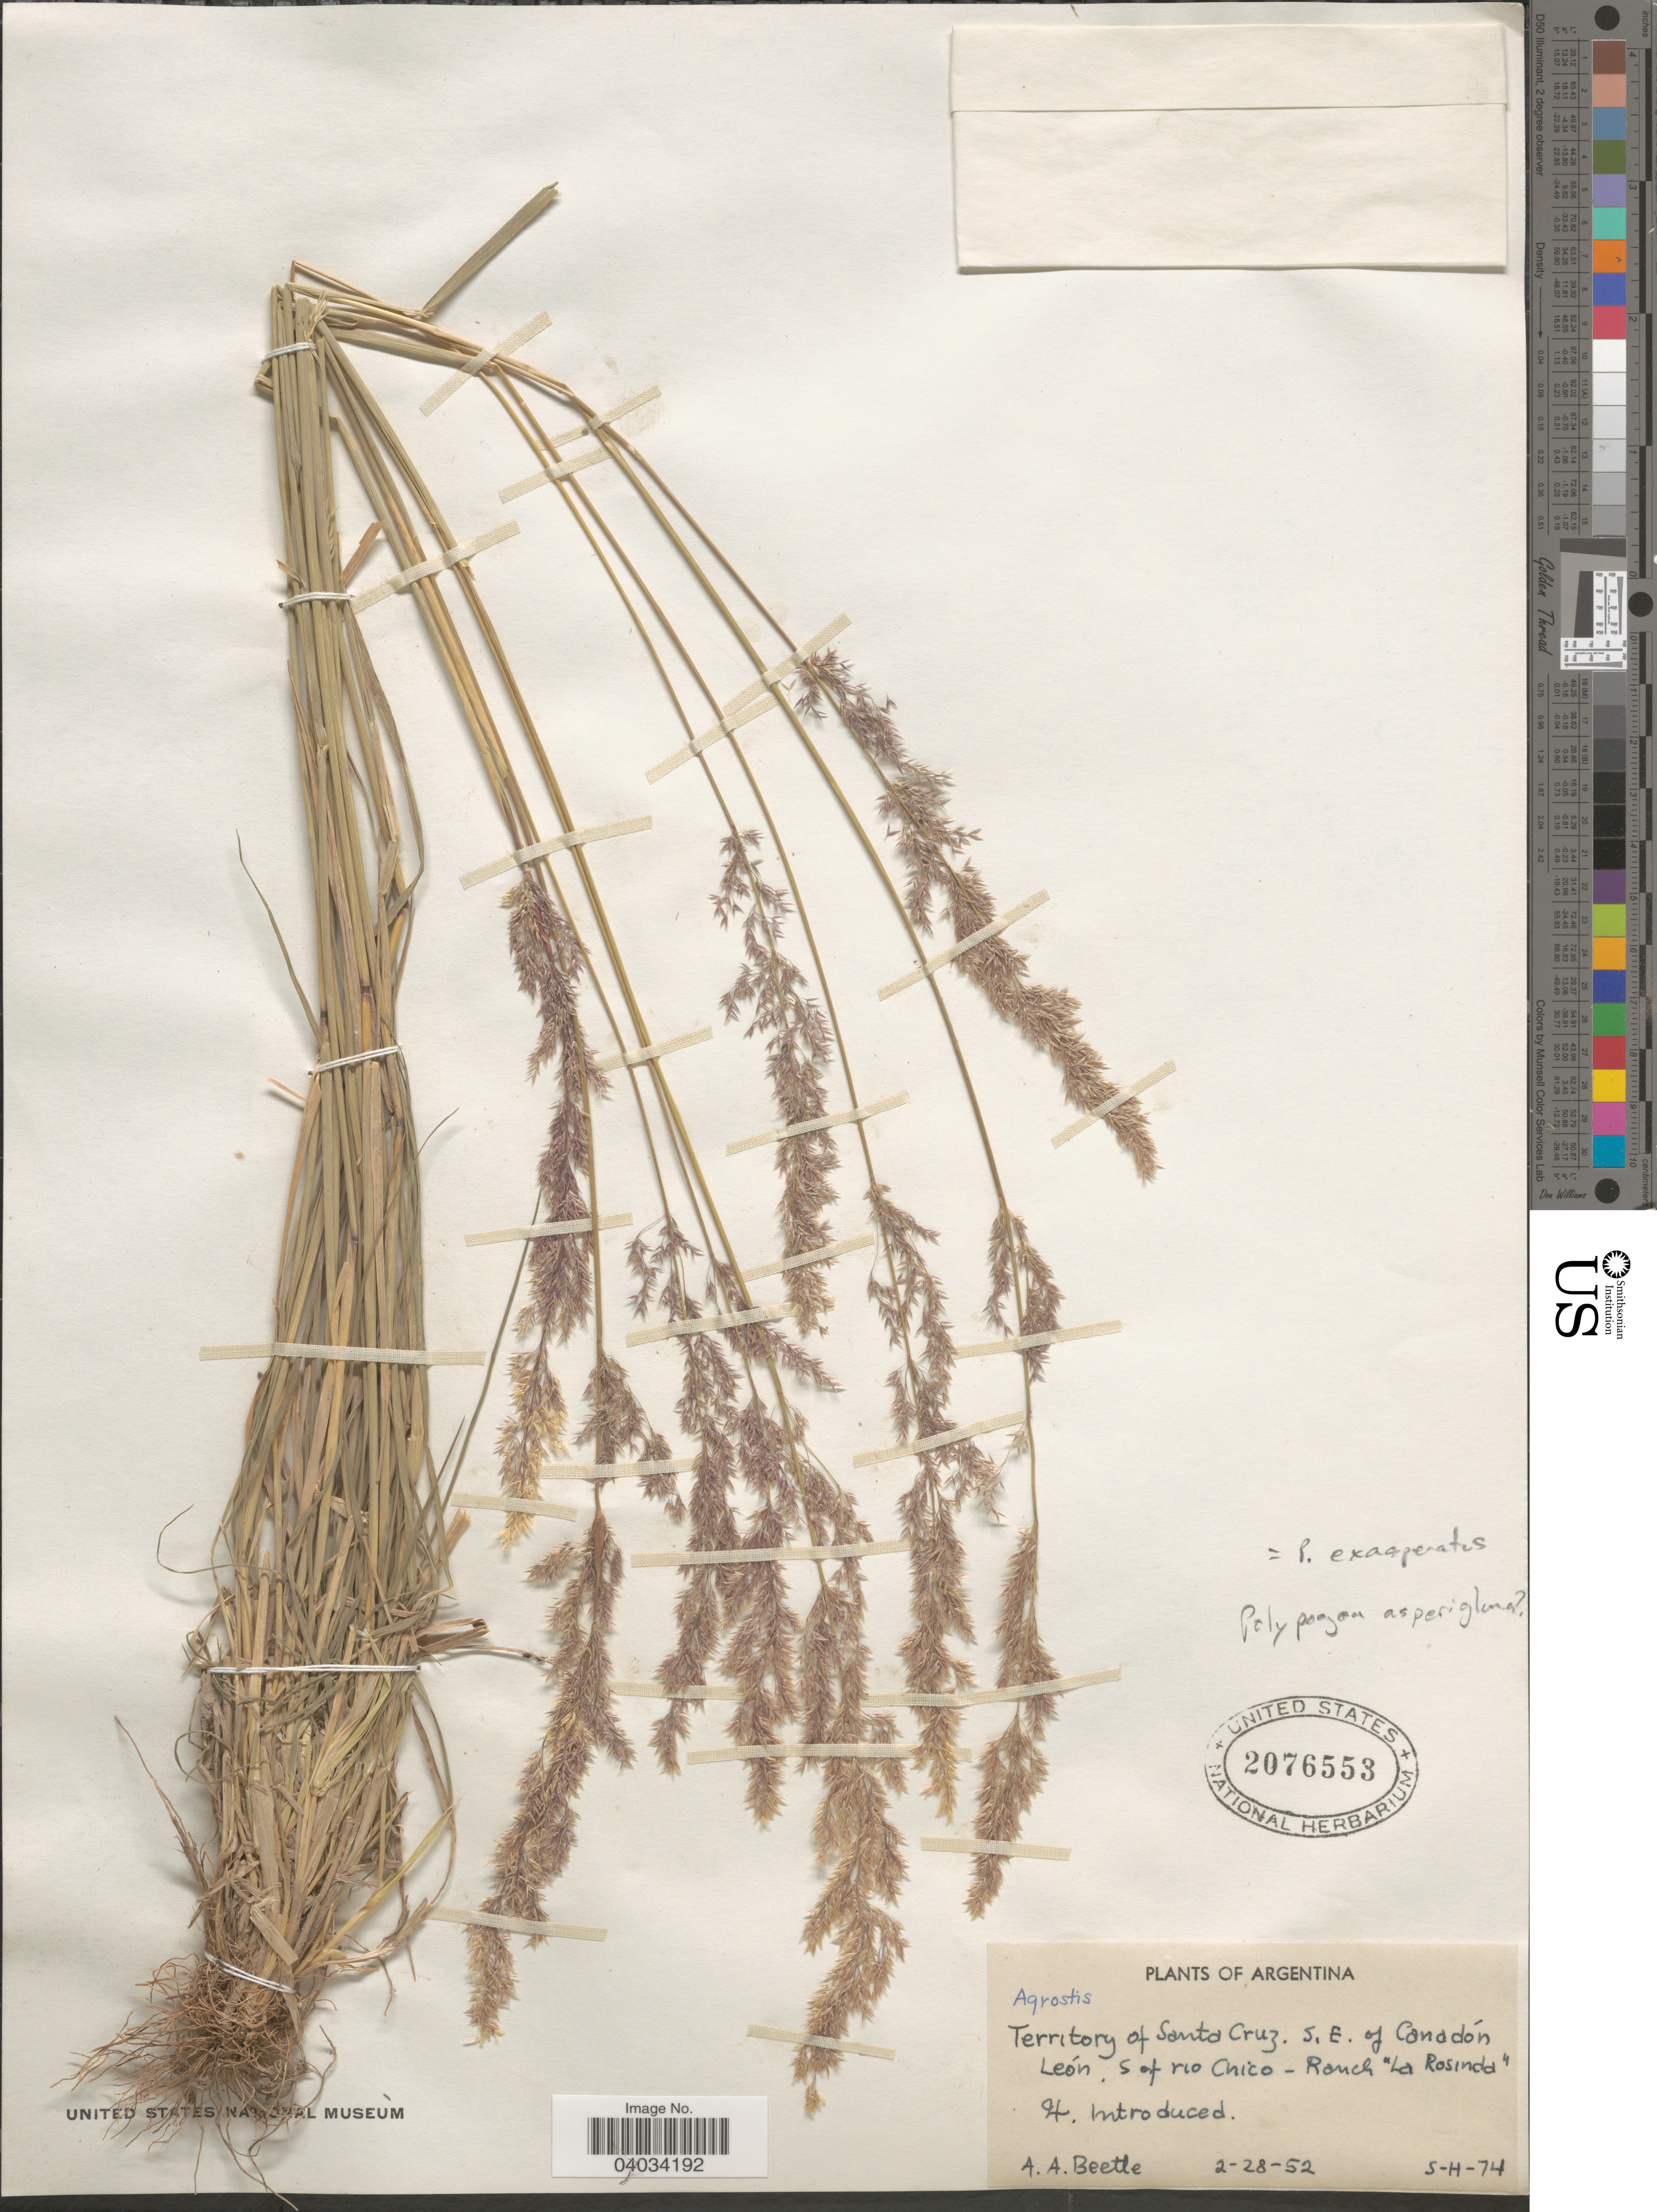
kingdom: Plantae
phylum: Tracheophyta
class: Liliopsida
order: Poales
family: Poaceae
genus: Polypogon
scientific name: Polypogon exasperatus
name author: (Trin.) Renvoize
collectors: A. A. Beetle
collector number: S-H-74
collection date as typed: Transcribed d/m/y: 28/2/52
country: Argentina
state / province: Santa Cruz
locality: Territory of Santa Cruz. S. E. of Canadón León, S of rio Chico - Ranch "La Rosinda".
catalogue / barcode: US 2076553